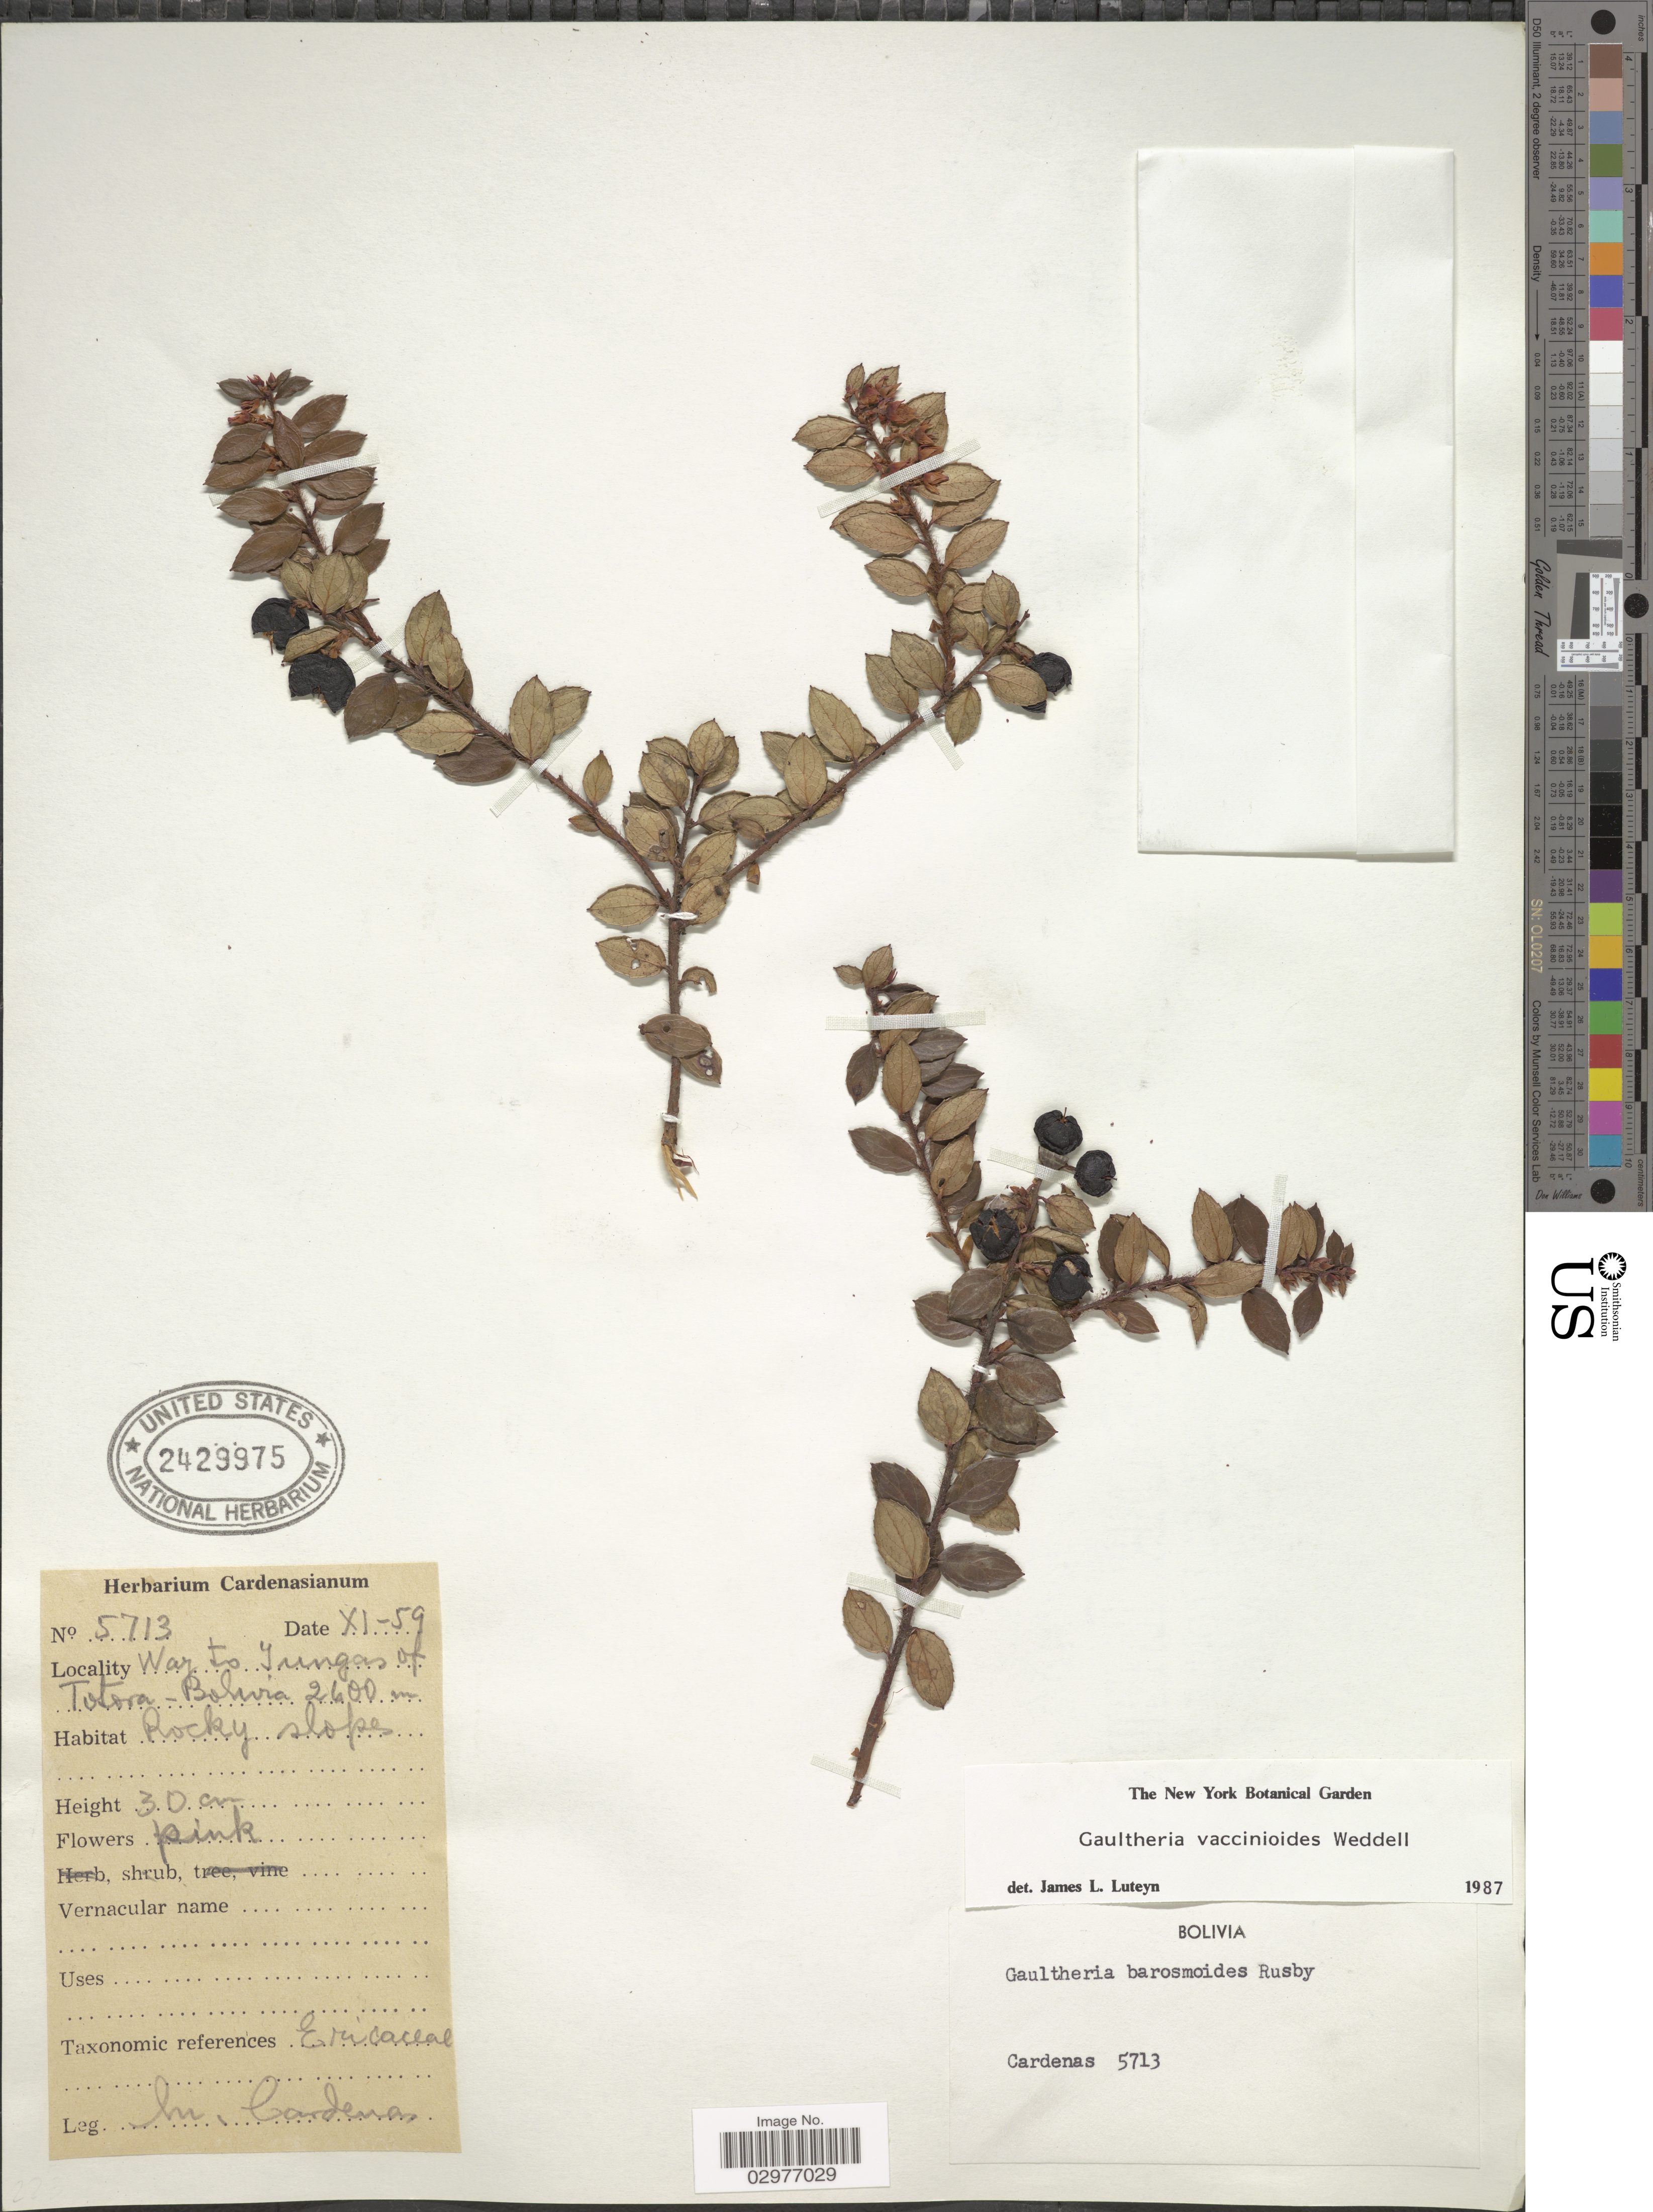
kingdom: Plantae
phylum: Tracheophyta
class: Magnoliopsida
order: Ericales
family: Ericaceae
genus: Gaultheria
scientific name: Gaultheria vaccinioides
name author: Wedd.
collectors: M. Cárdenas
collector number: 5713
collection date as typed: Transcribed d/m/y: /11/59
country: Bolivia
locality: Way to Yungas of Totora.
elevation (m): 2400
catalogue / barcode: US 2429975